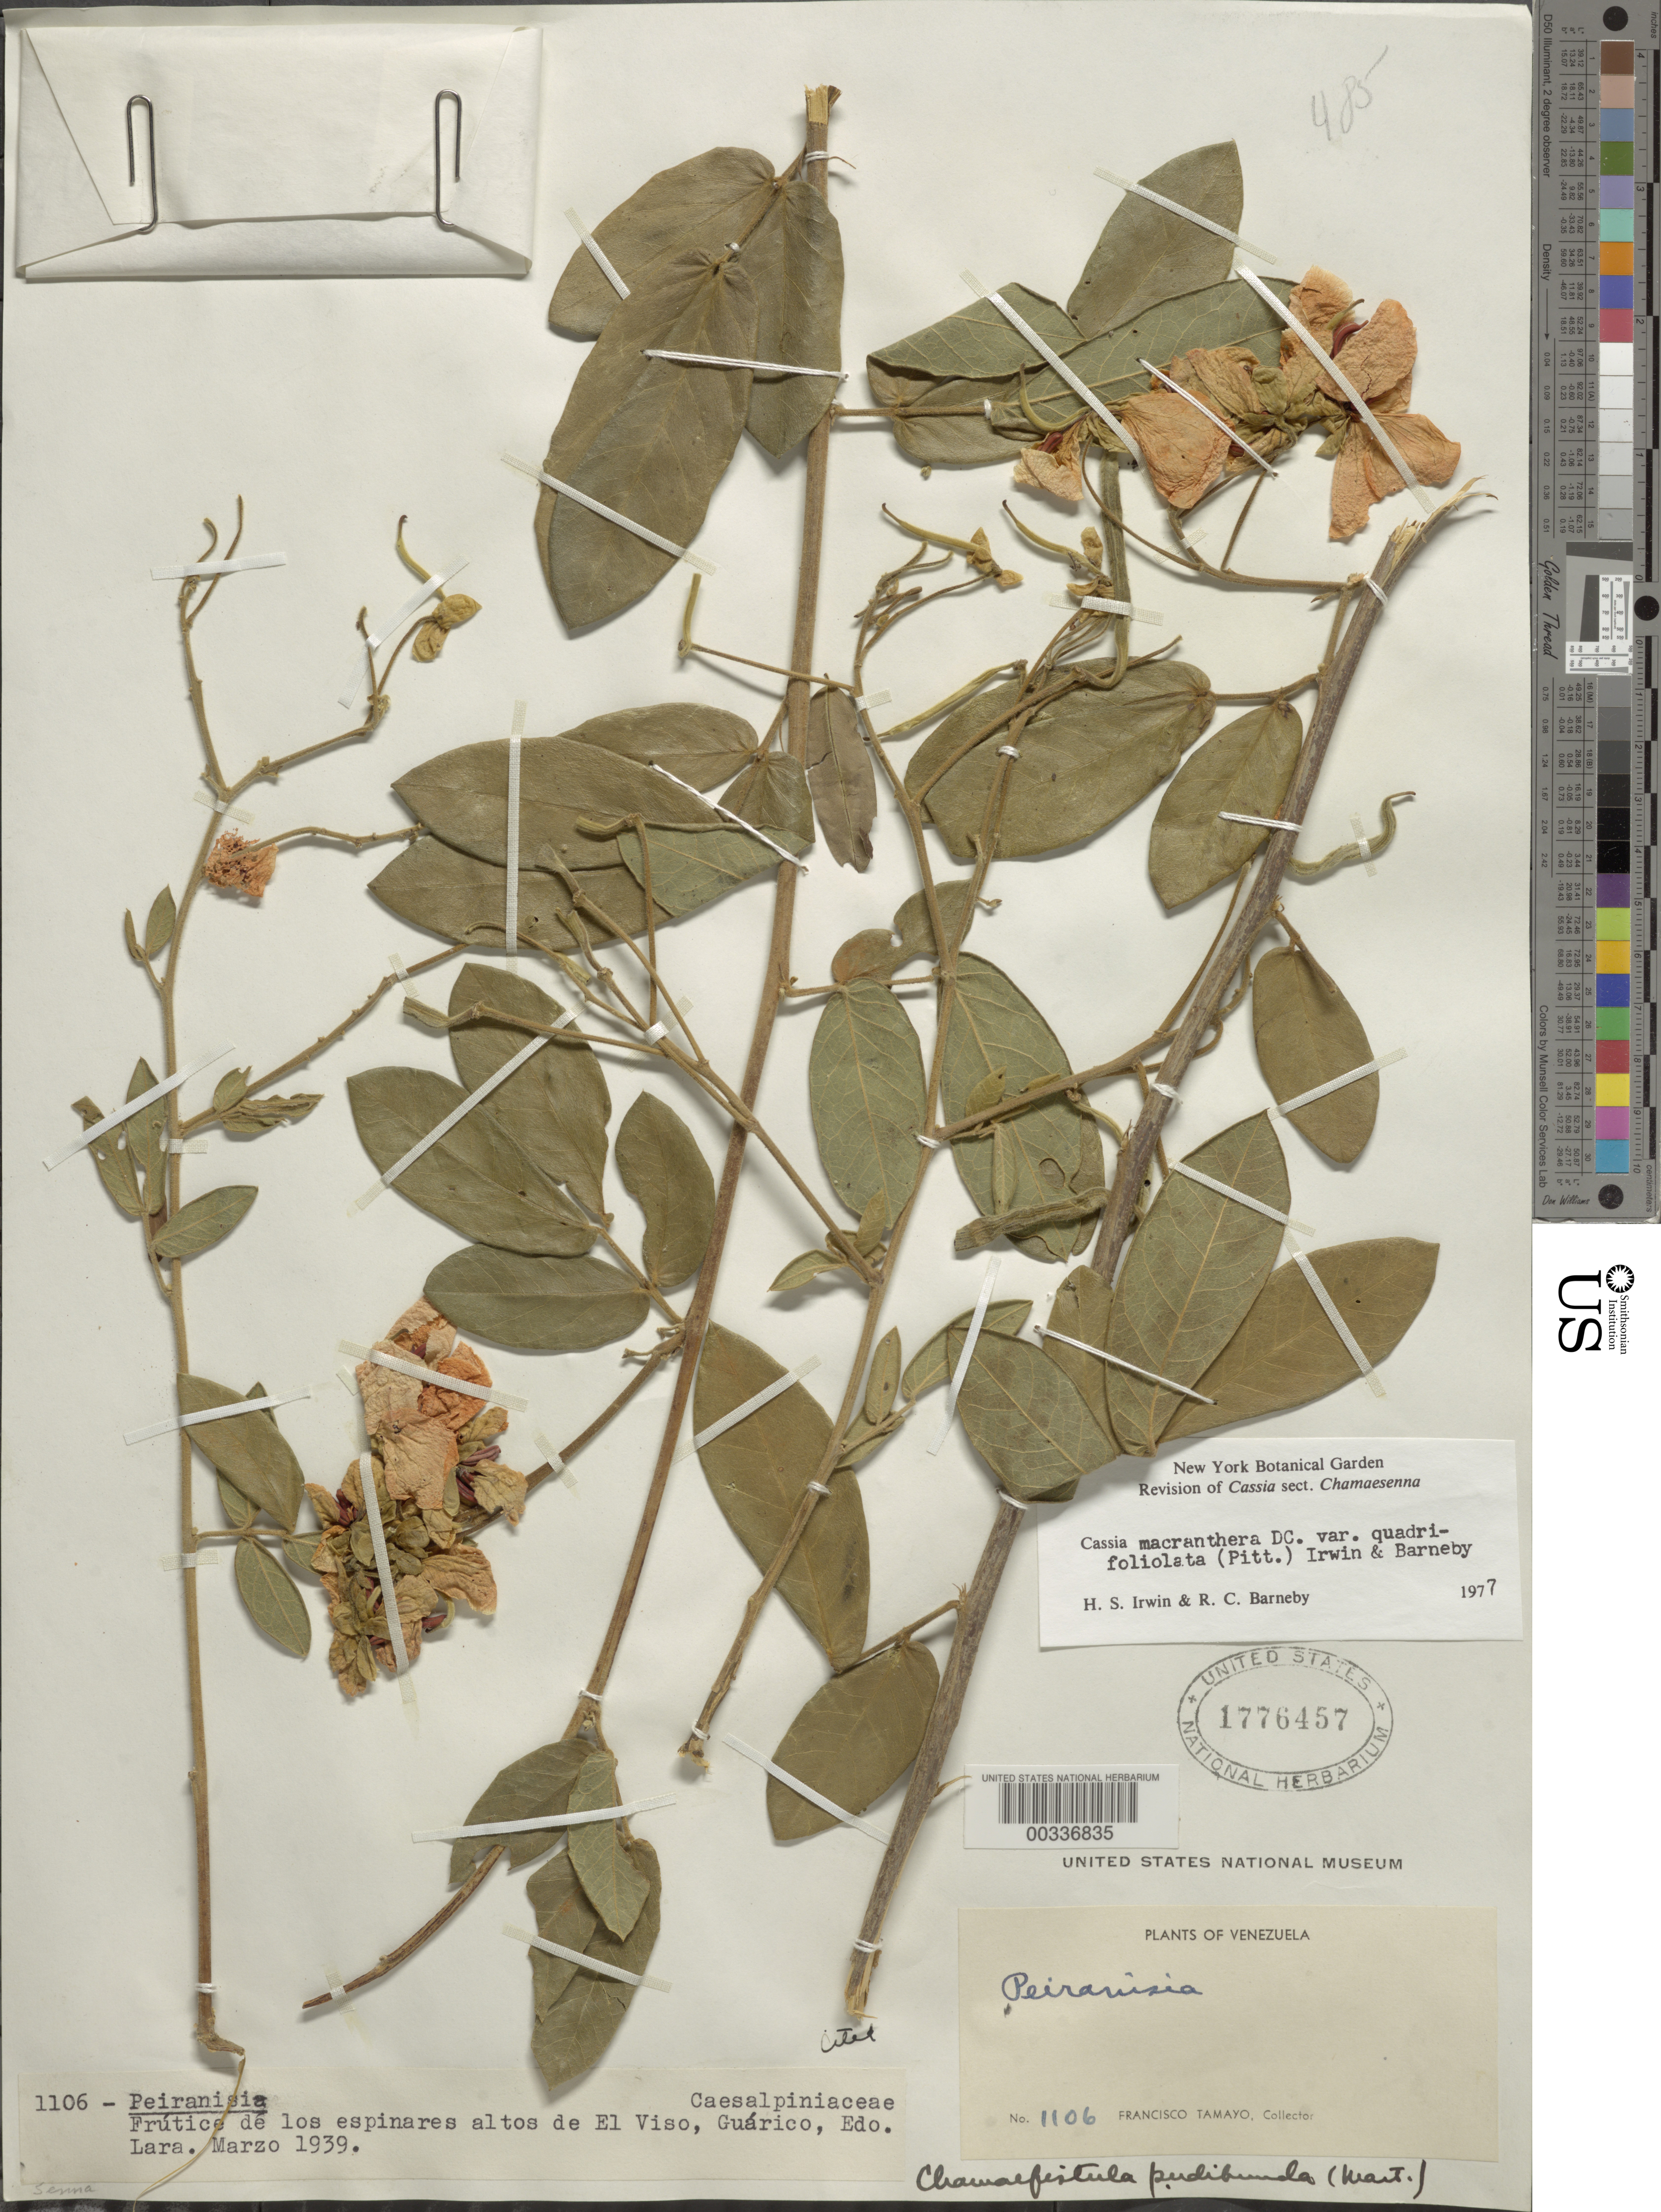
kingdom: Plantae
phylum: Tracheophyta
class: Magnoliopsida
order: Fabales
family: Fabaceae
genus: Senna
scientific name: Senna macranthera var. quadrifoliolata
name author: (Pittier) H.S. Irwin & Barneby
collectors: F. Tamayo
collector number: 1106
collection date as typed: Mar 1939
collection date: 1939-03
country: Venezuela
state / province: Lara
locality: El viso, guarico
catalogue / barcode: US 1776457